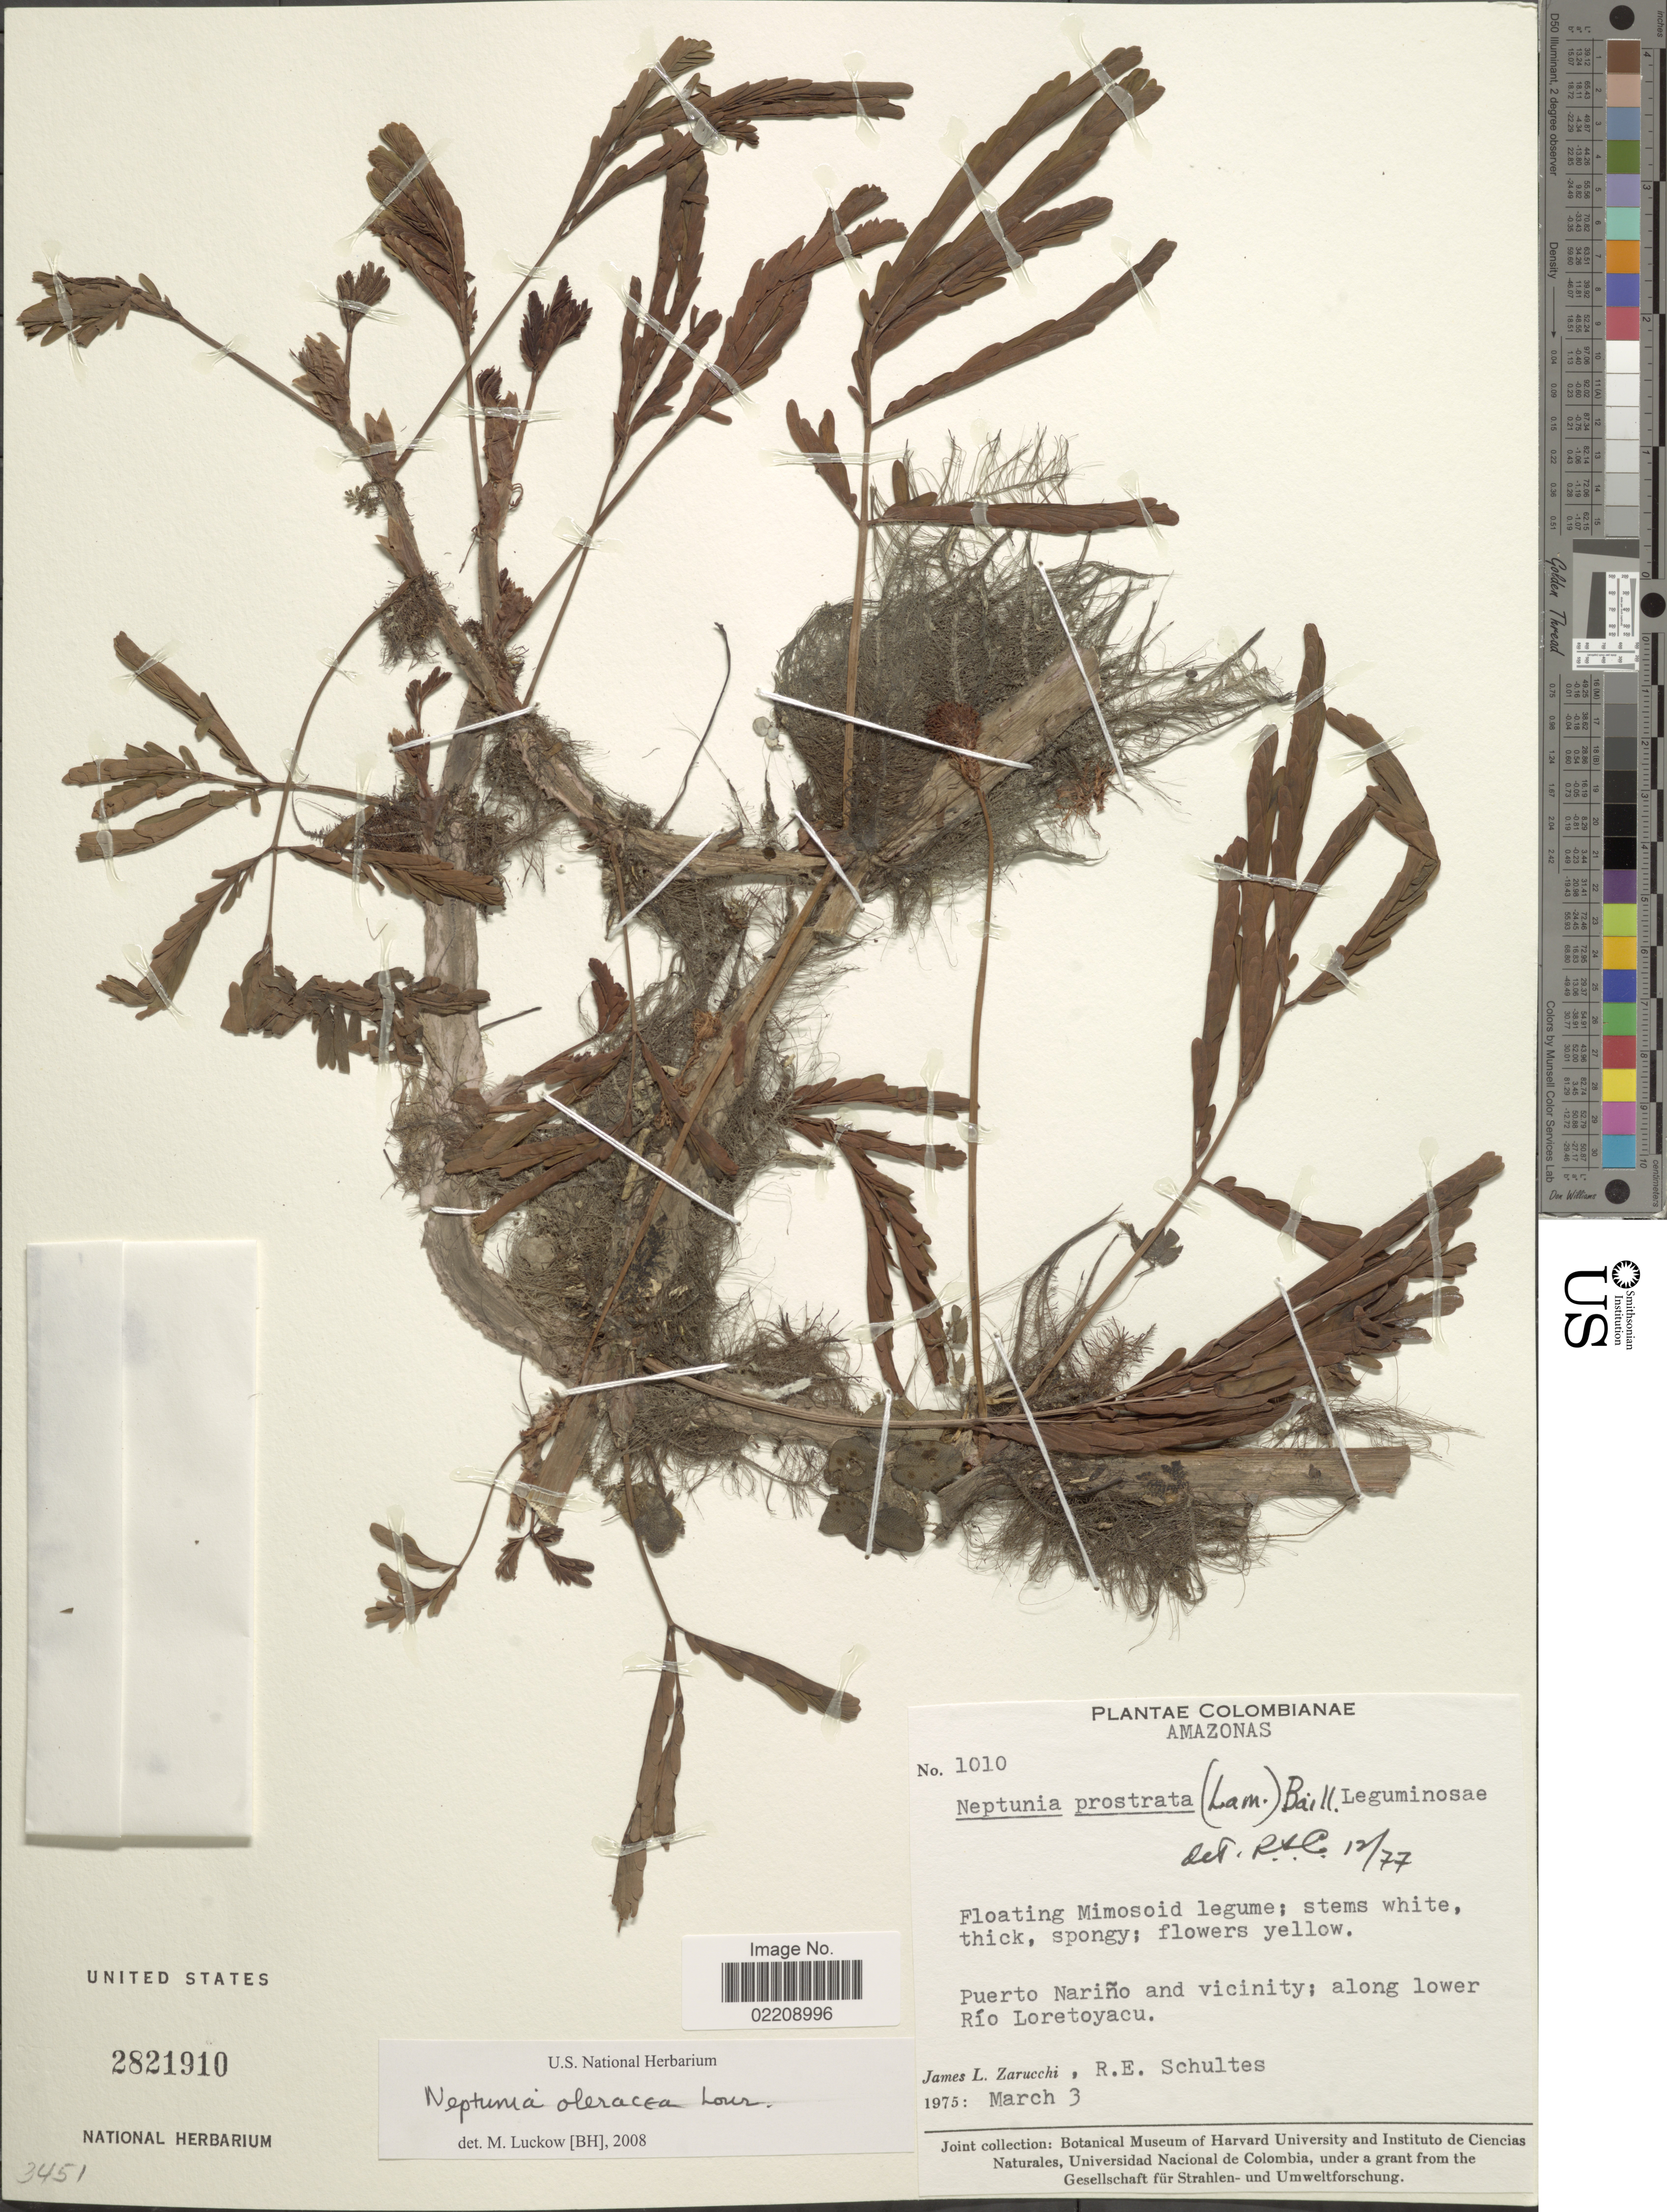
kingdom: Plantae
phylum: Tracheophyta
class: Magnoliopsida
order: Fabales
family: Fabaceae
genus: Neptunia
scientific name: Neptunia oleracea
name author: Lour.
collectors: J. L. Zarucchi & R. E. Schultes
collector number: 1010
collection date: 1975-03-03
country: Colombia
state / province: Amazônas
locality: Puerto Narino and vicinity, along lower Rio Loretoyacu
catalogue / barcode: US 2821910